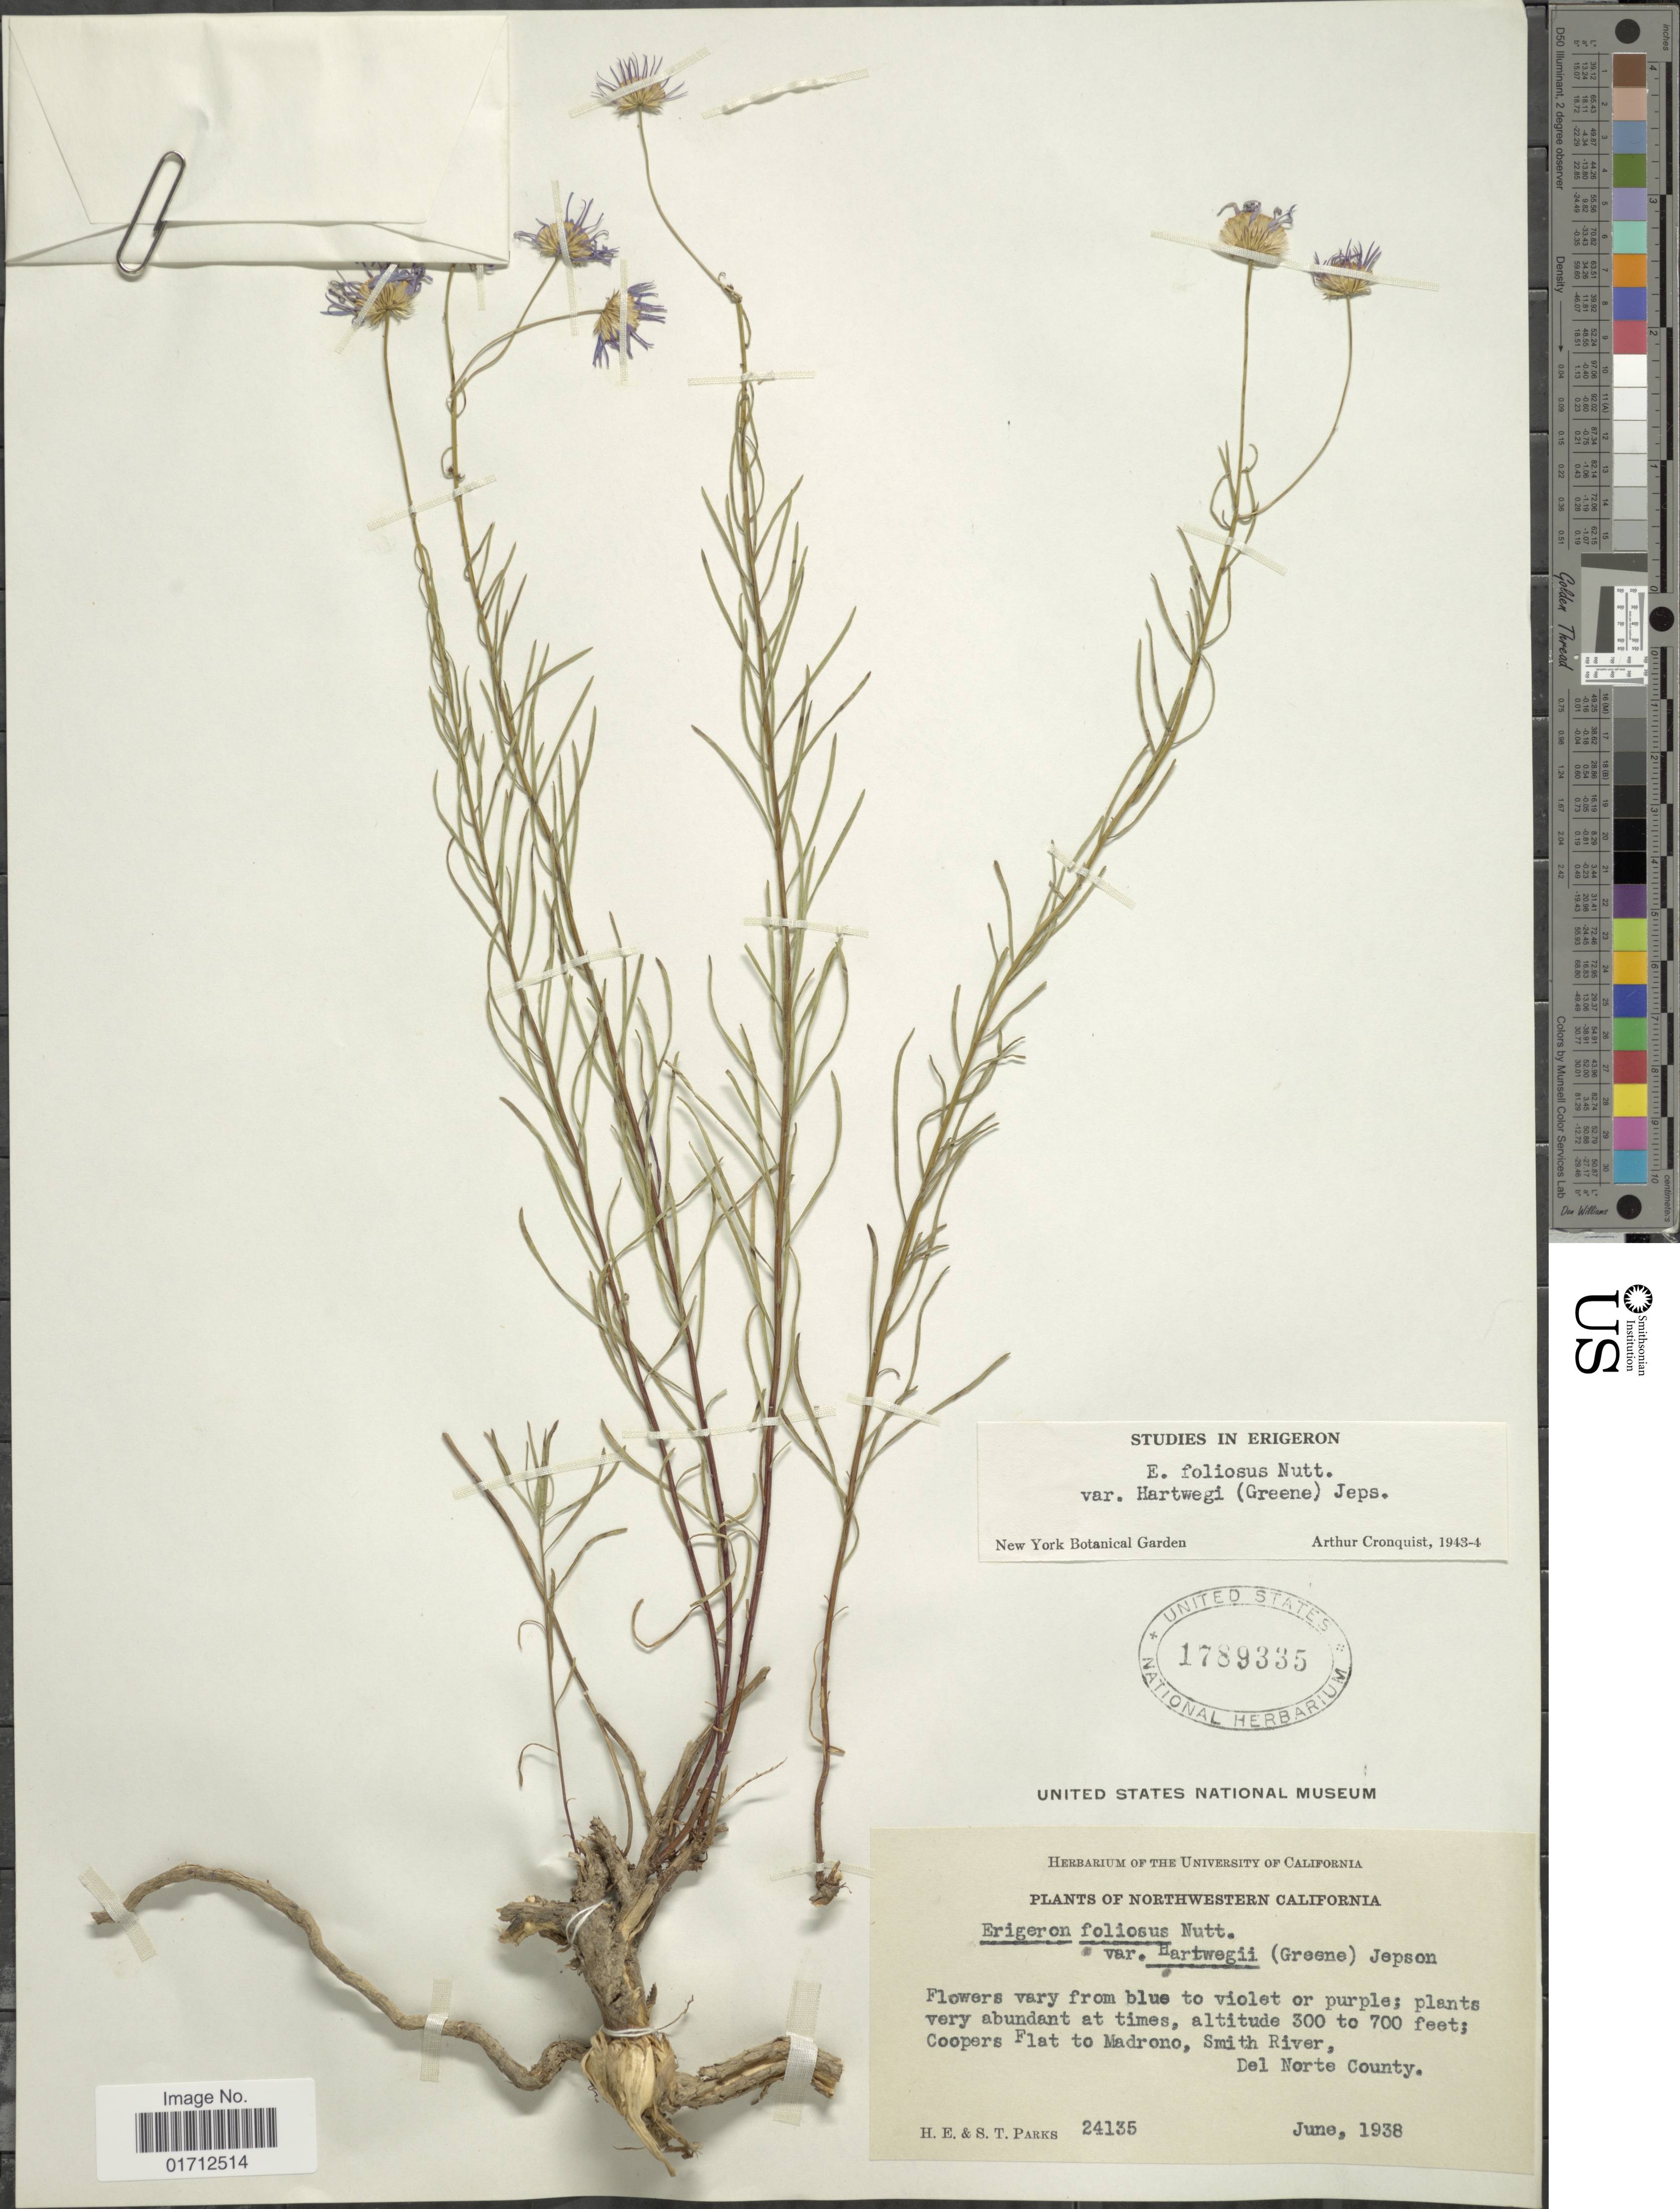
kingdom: Plantae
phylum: Tracheophyta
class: Magnoliopsida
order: Asterales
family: Asteraceae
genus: Erigeron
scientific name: Erigeron foliosus var. hartwegii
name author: (Greene) Jeps.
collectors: H. E. Parks & S. Parks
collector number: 24135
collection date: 1938-06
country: United States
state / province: California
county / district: Del Norte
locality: Northwestern California, Coopers Flat to Madrono, Smith River, Del Norte County.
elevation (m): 91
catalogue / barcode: US 1789335